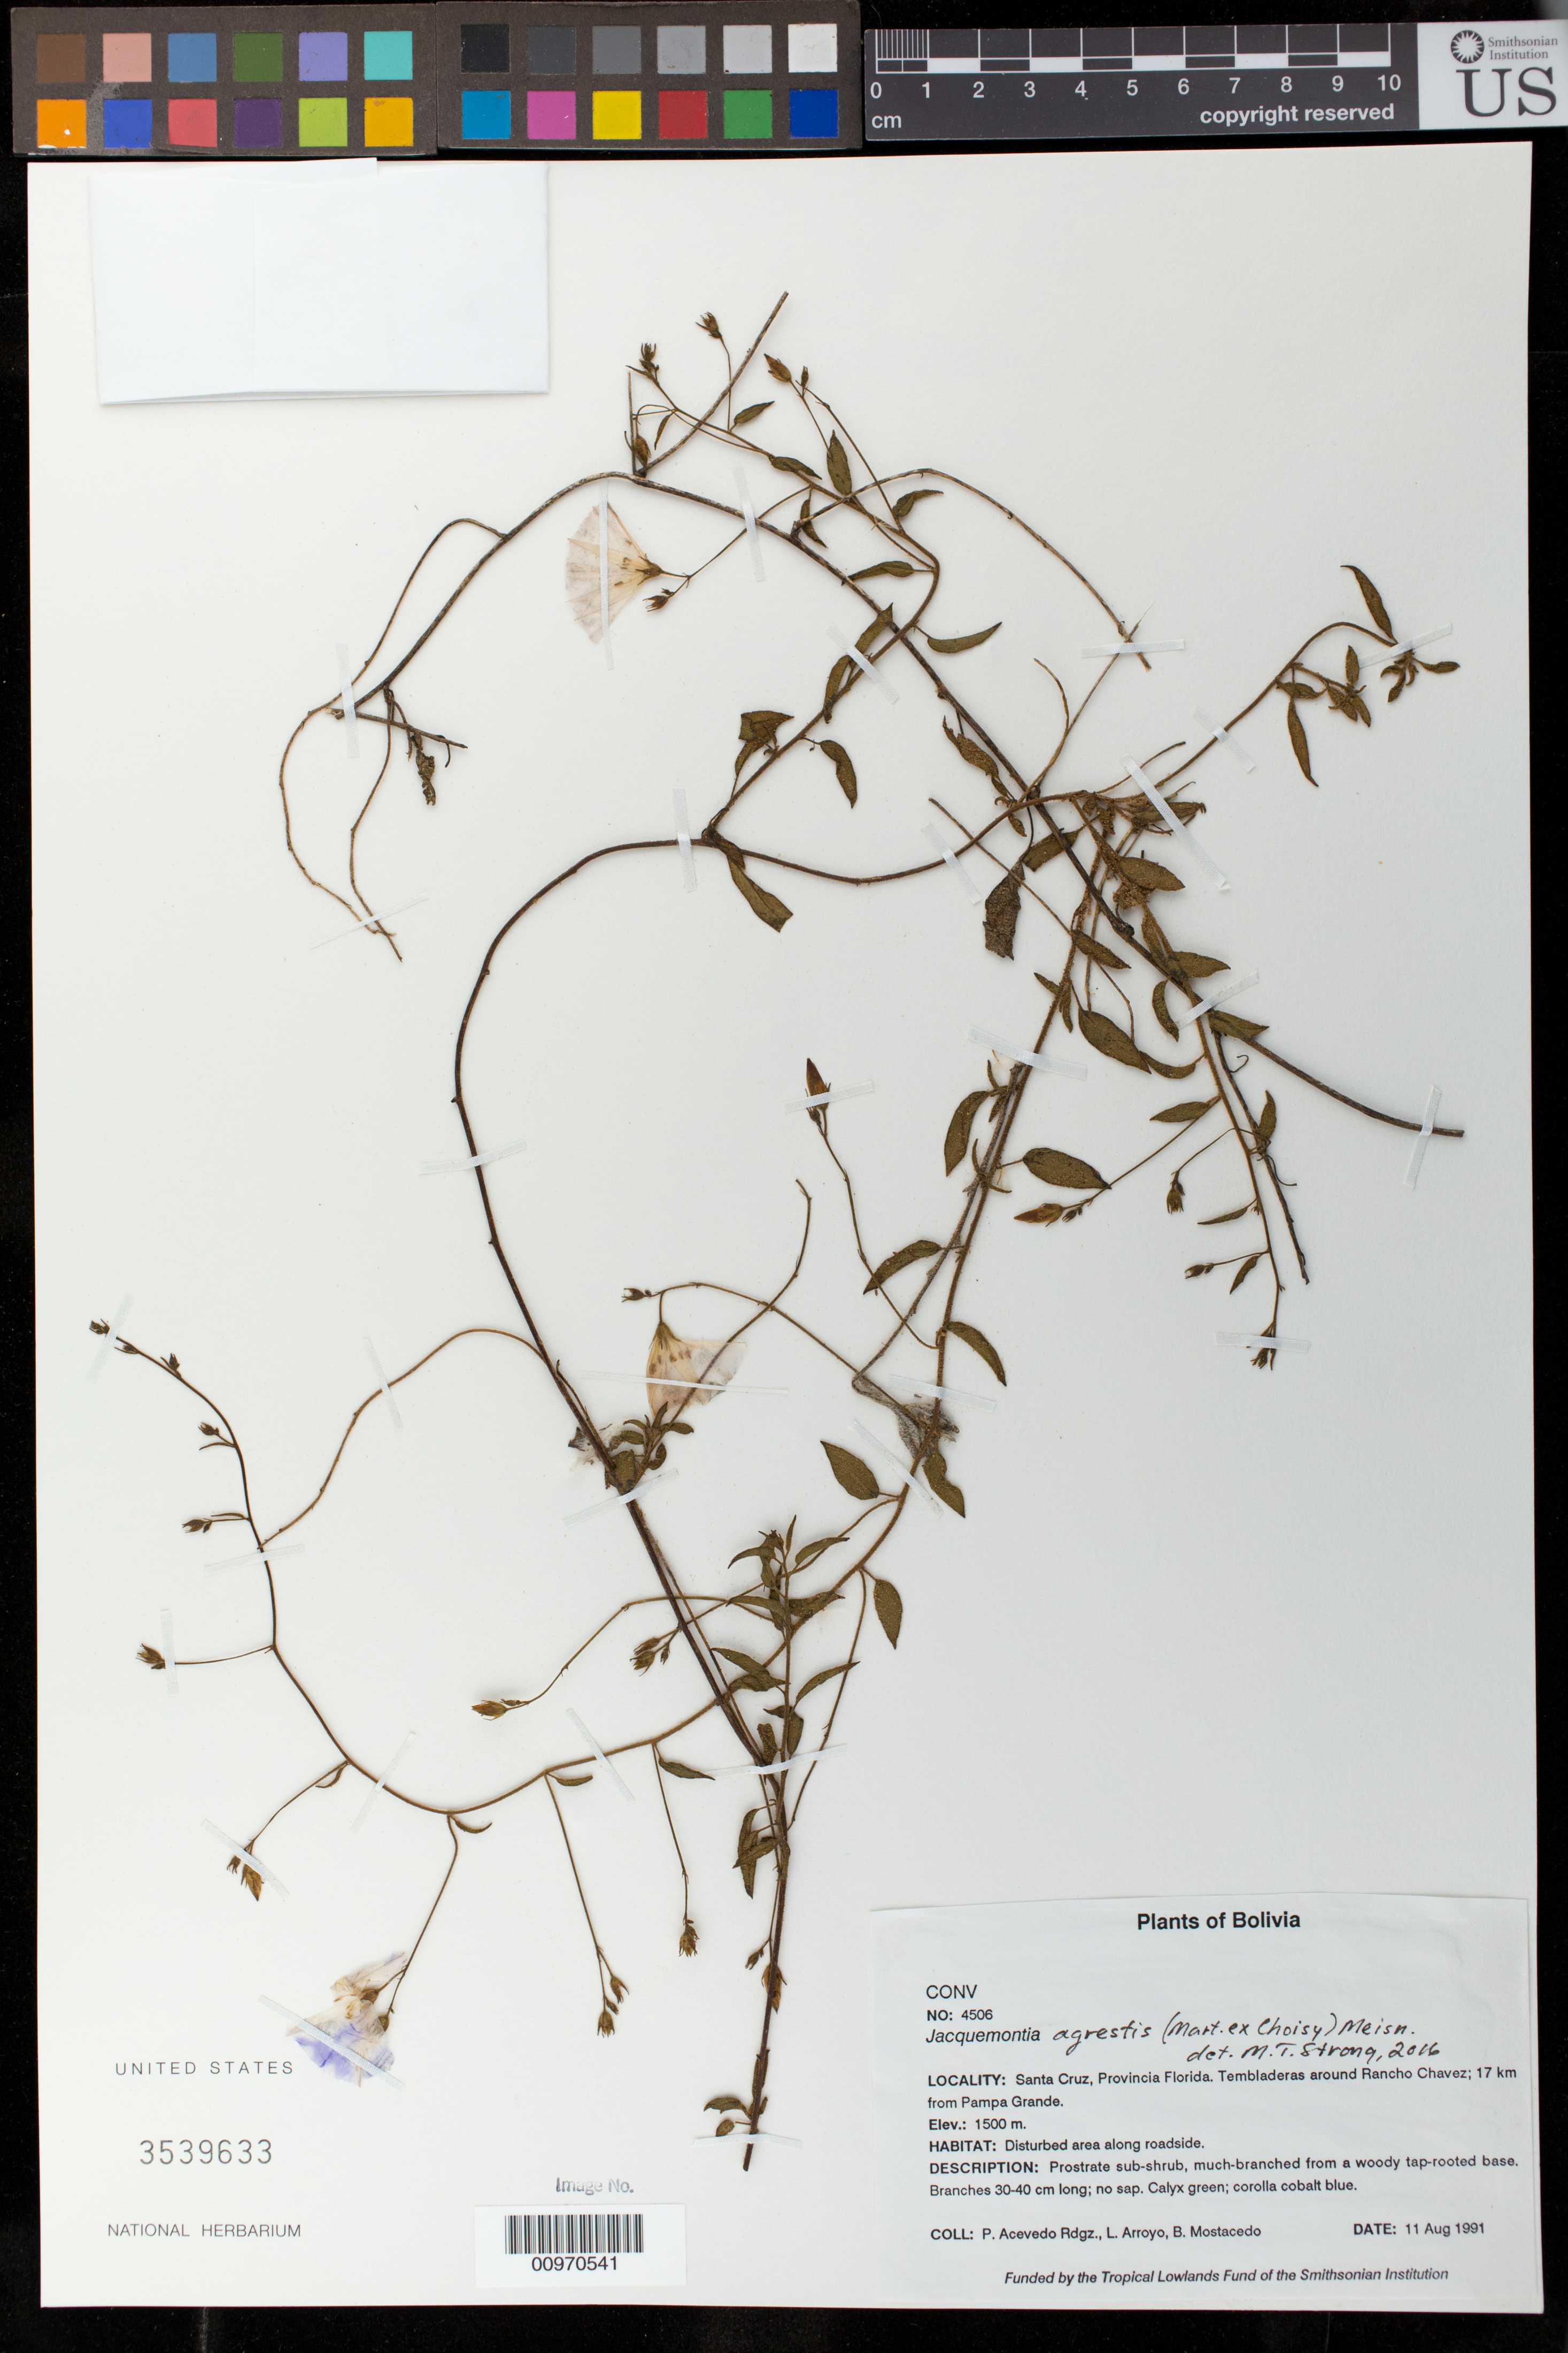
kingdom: Plantae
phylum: Tracheophyta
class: Magnoliopsida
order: Solanales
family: Convolvulaceae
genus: Jacquemontia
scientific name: Jacquemontia agrestis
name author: (Mart. ex Choisy) Meisn.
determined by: Strong, M. T., (US), Smithsonian Institution - National Museum of Natural History (UNITED STATES)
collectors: P. Acevedo-Rodr., L. Arroyo & B. Mostacedo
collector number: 4506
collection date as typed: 11 Aug 1991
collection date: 1991-08-11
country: Bolivia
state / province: Santa Cruz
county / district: Florida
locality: Tembladeras around Rancho Chavez; 17 km from Pampa Grande.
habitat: Disturbed area along roadside.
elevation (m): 1500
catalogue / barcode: US 3539633